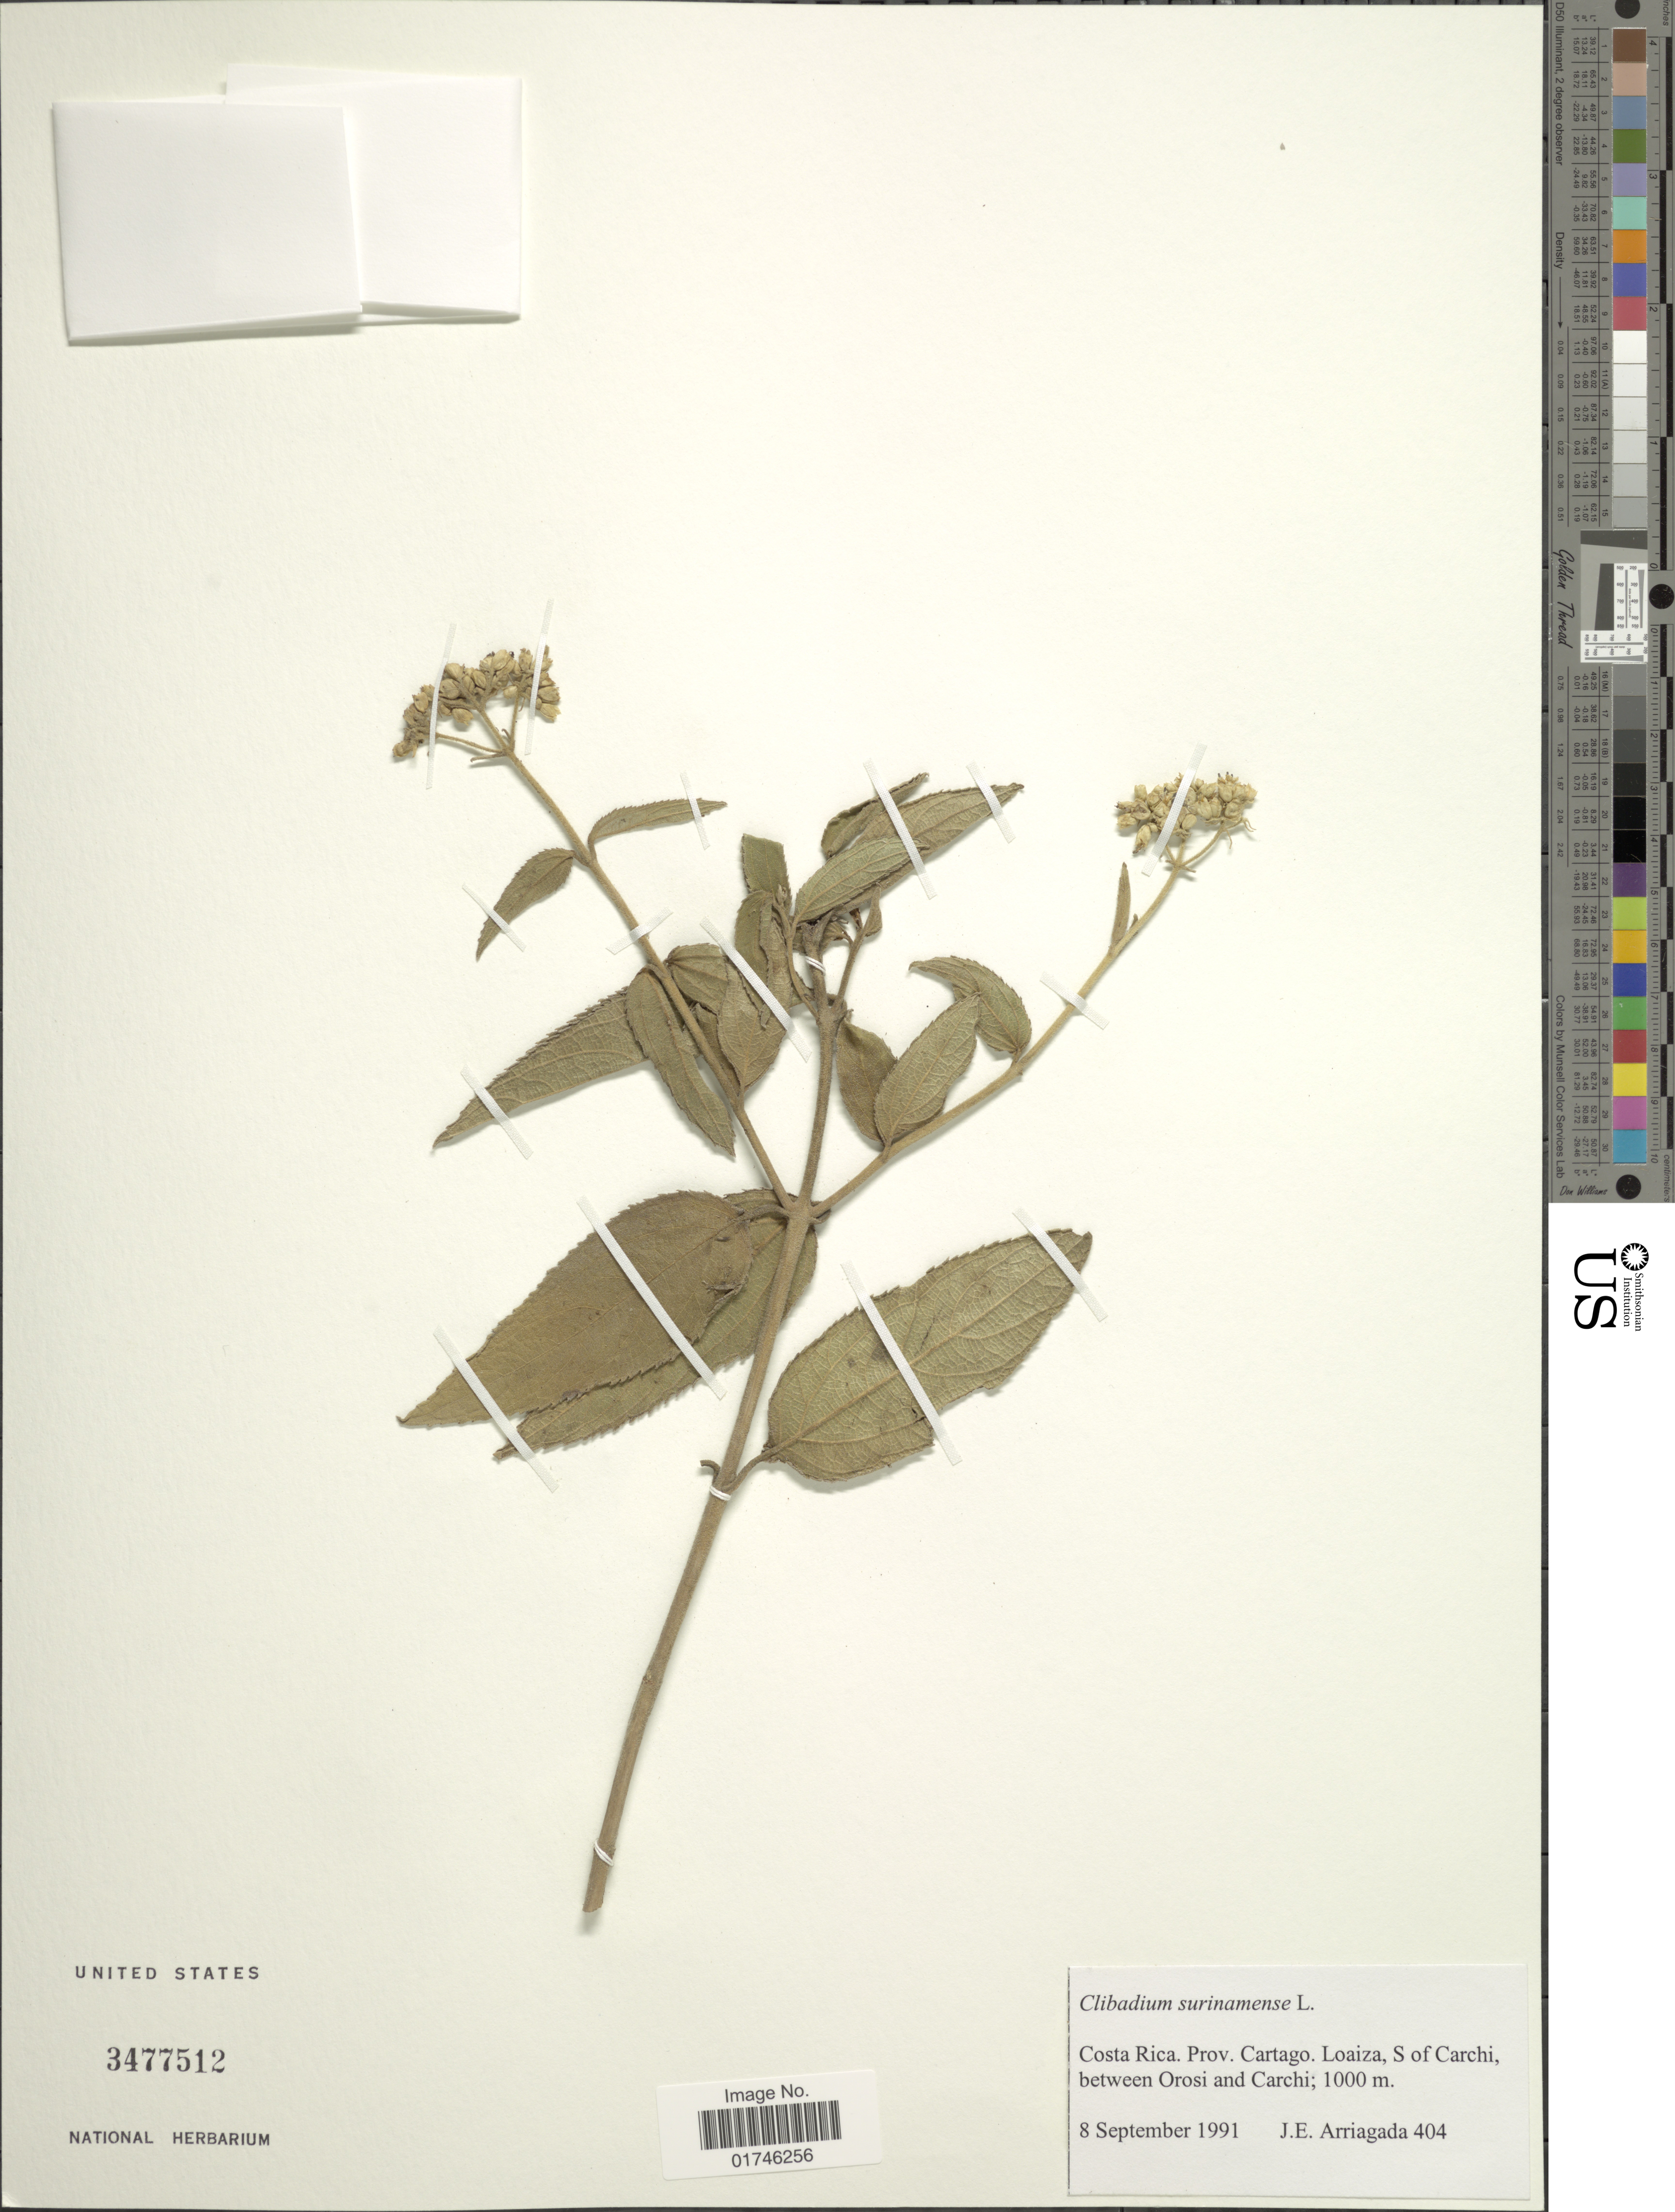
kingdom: Plantae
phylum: Tracheophyta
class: Magnoliopsida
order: Asterales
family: Asteraceae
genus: Clibadium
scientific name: Clibadium surinamense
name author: L.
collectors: J. Arriagada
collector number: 404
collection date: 1991-09-08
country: Costa Rica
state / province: Cartago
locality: Loaiza, S of Carchi, between Orosi and Carchi.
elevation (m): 1000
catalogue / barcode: US 3477512